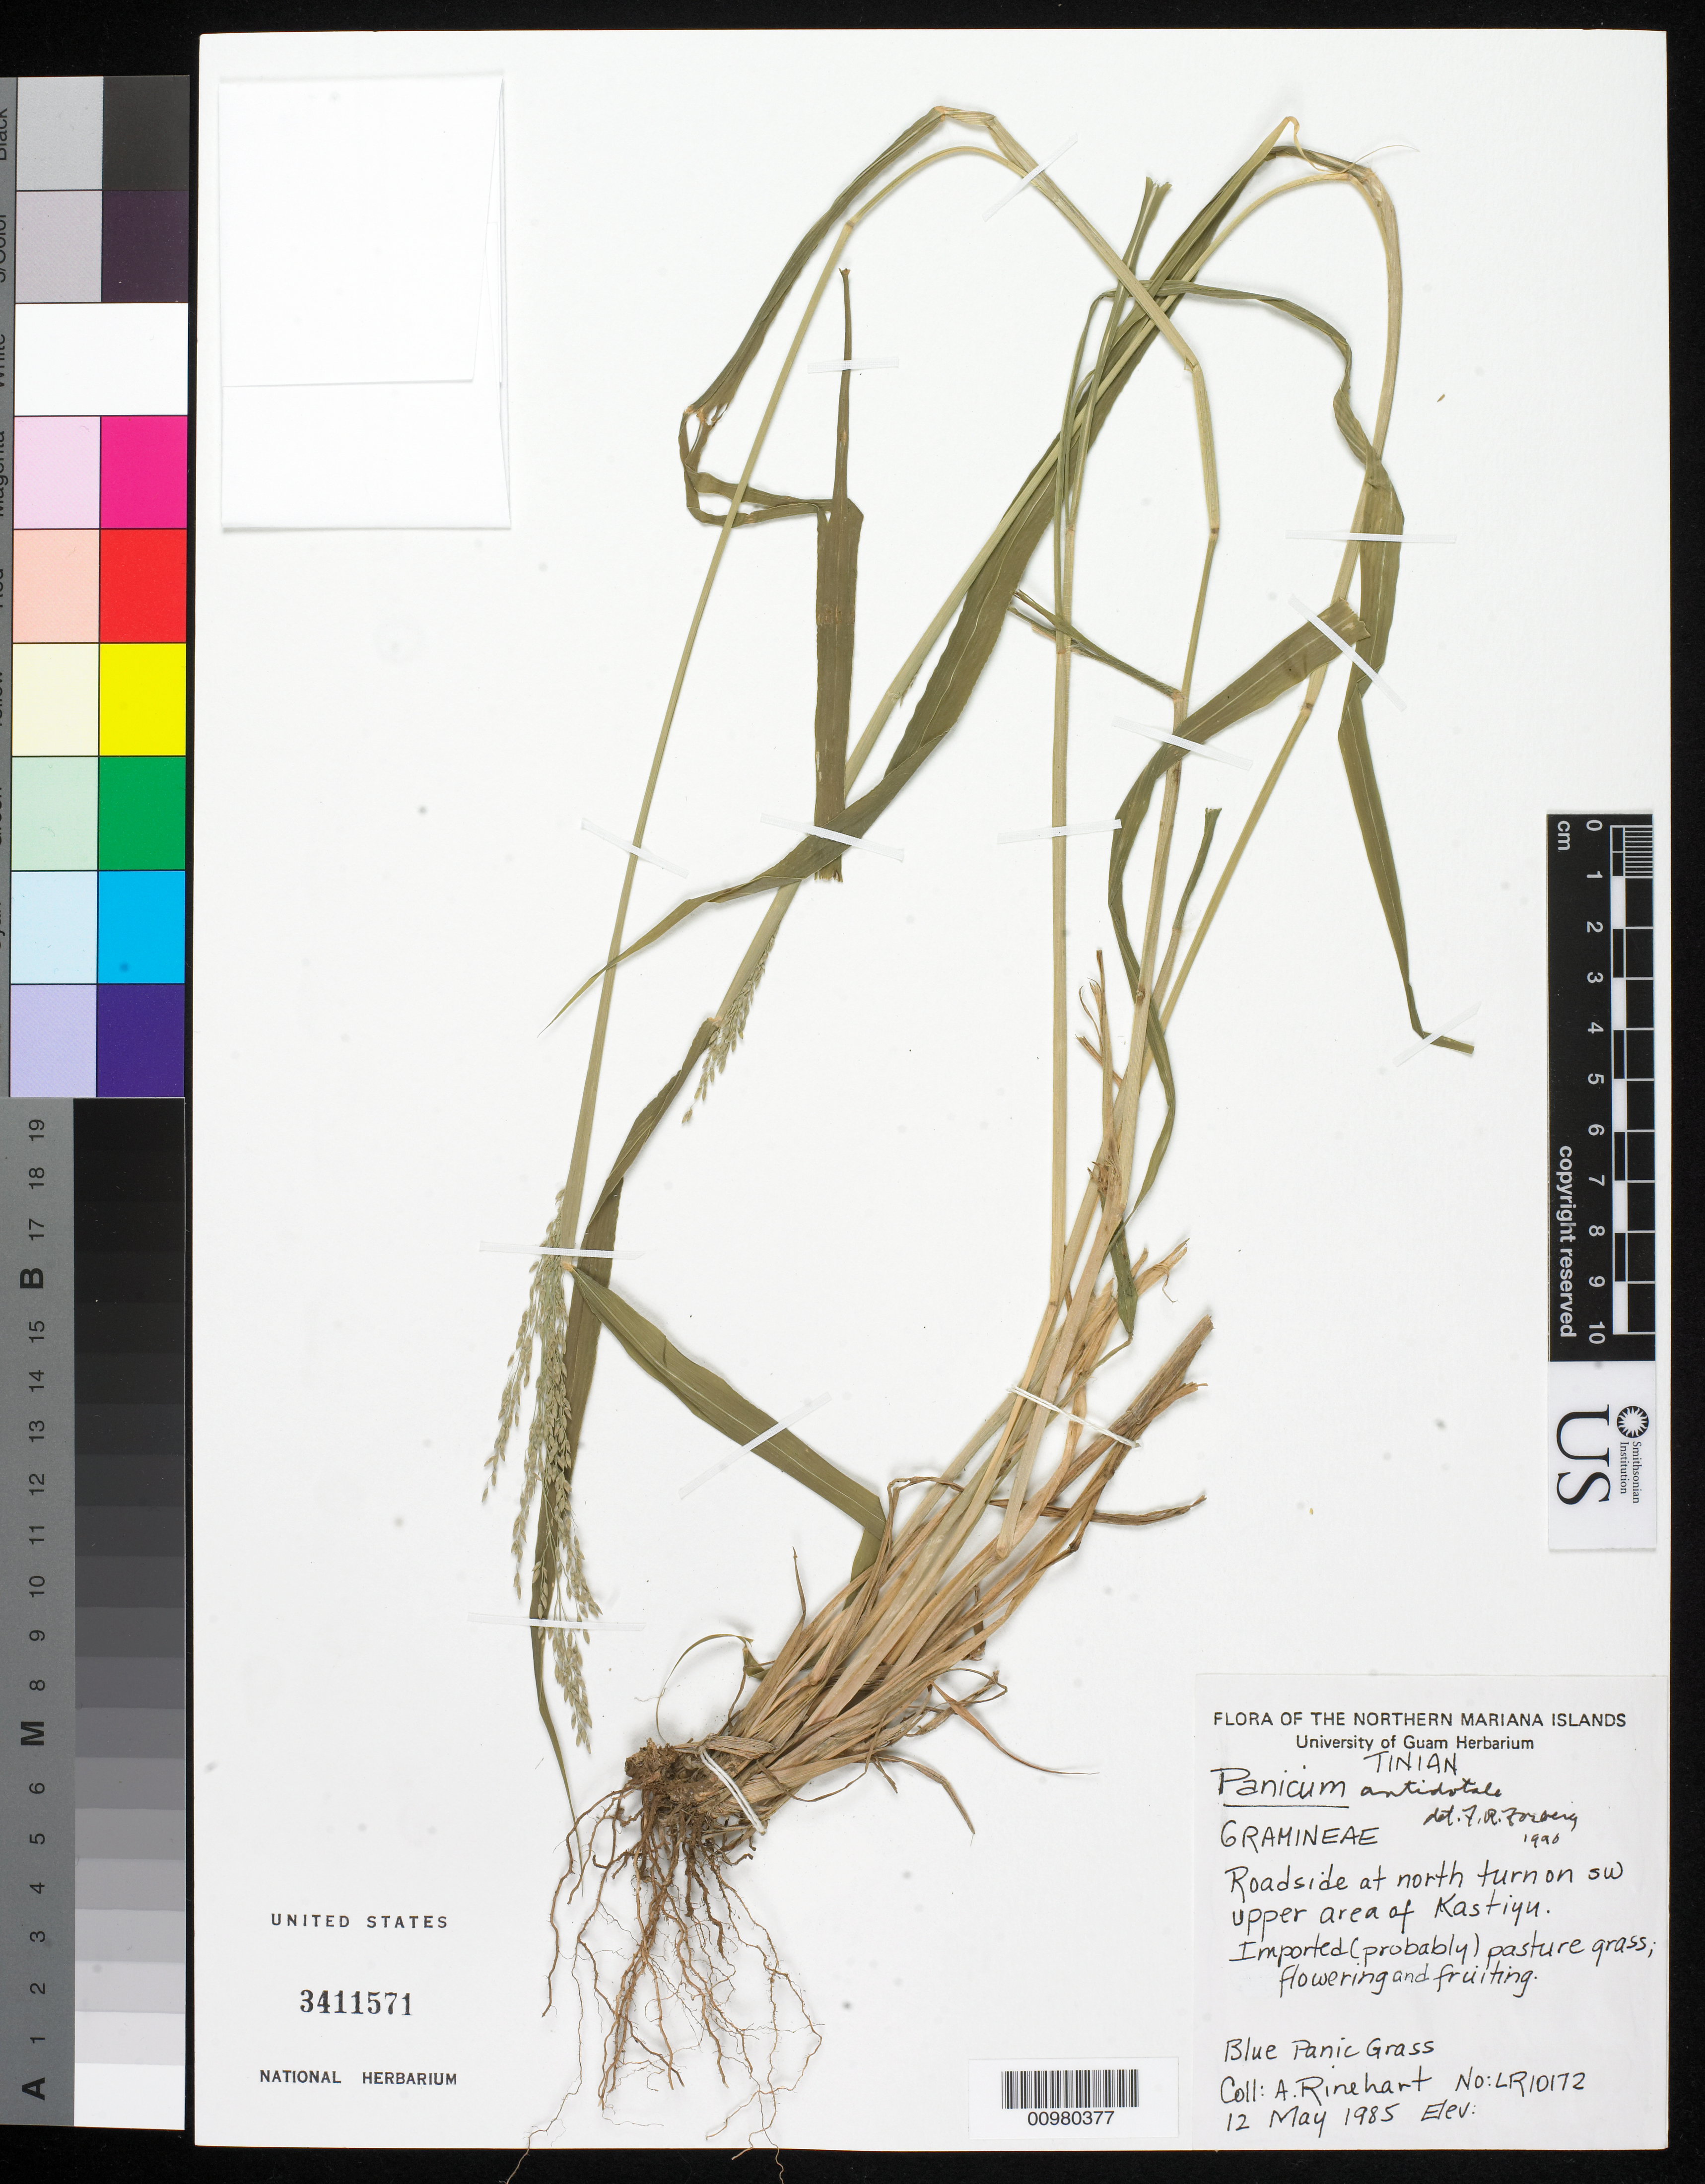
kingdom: Plantae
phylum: Tracheophyta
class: Liliopsida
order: Poales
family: Poaceae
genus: Panicum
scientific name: Panicum antidotale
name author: Retz.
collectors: A. Rinehart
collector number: LR 10172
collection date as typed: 12 May 1985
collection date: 1985-05-12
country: Northern Mariana Islands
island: Tinian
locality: Roadside at north turn on SW upper area of Kastiyn.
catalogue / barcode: US 3411571